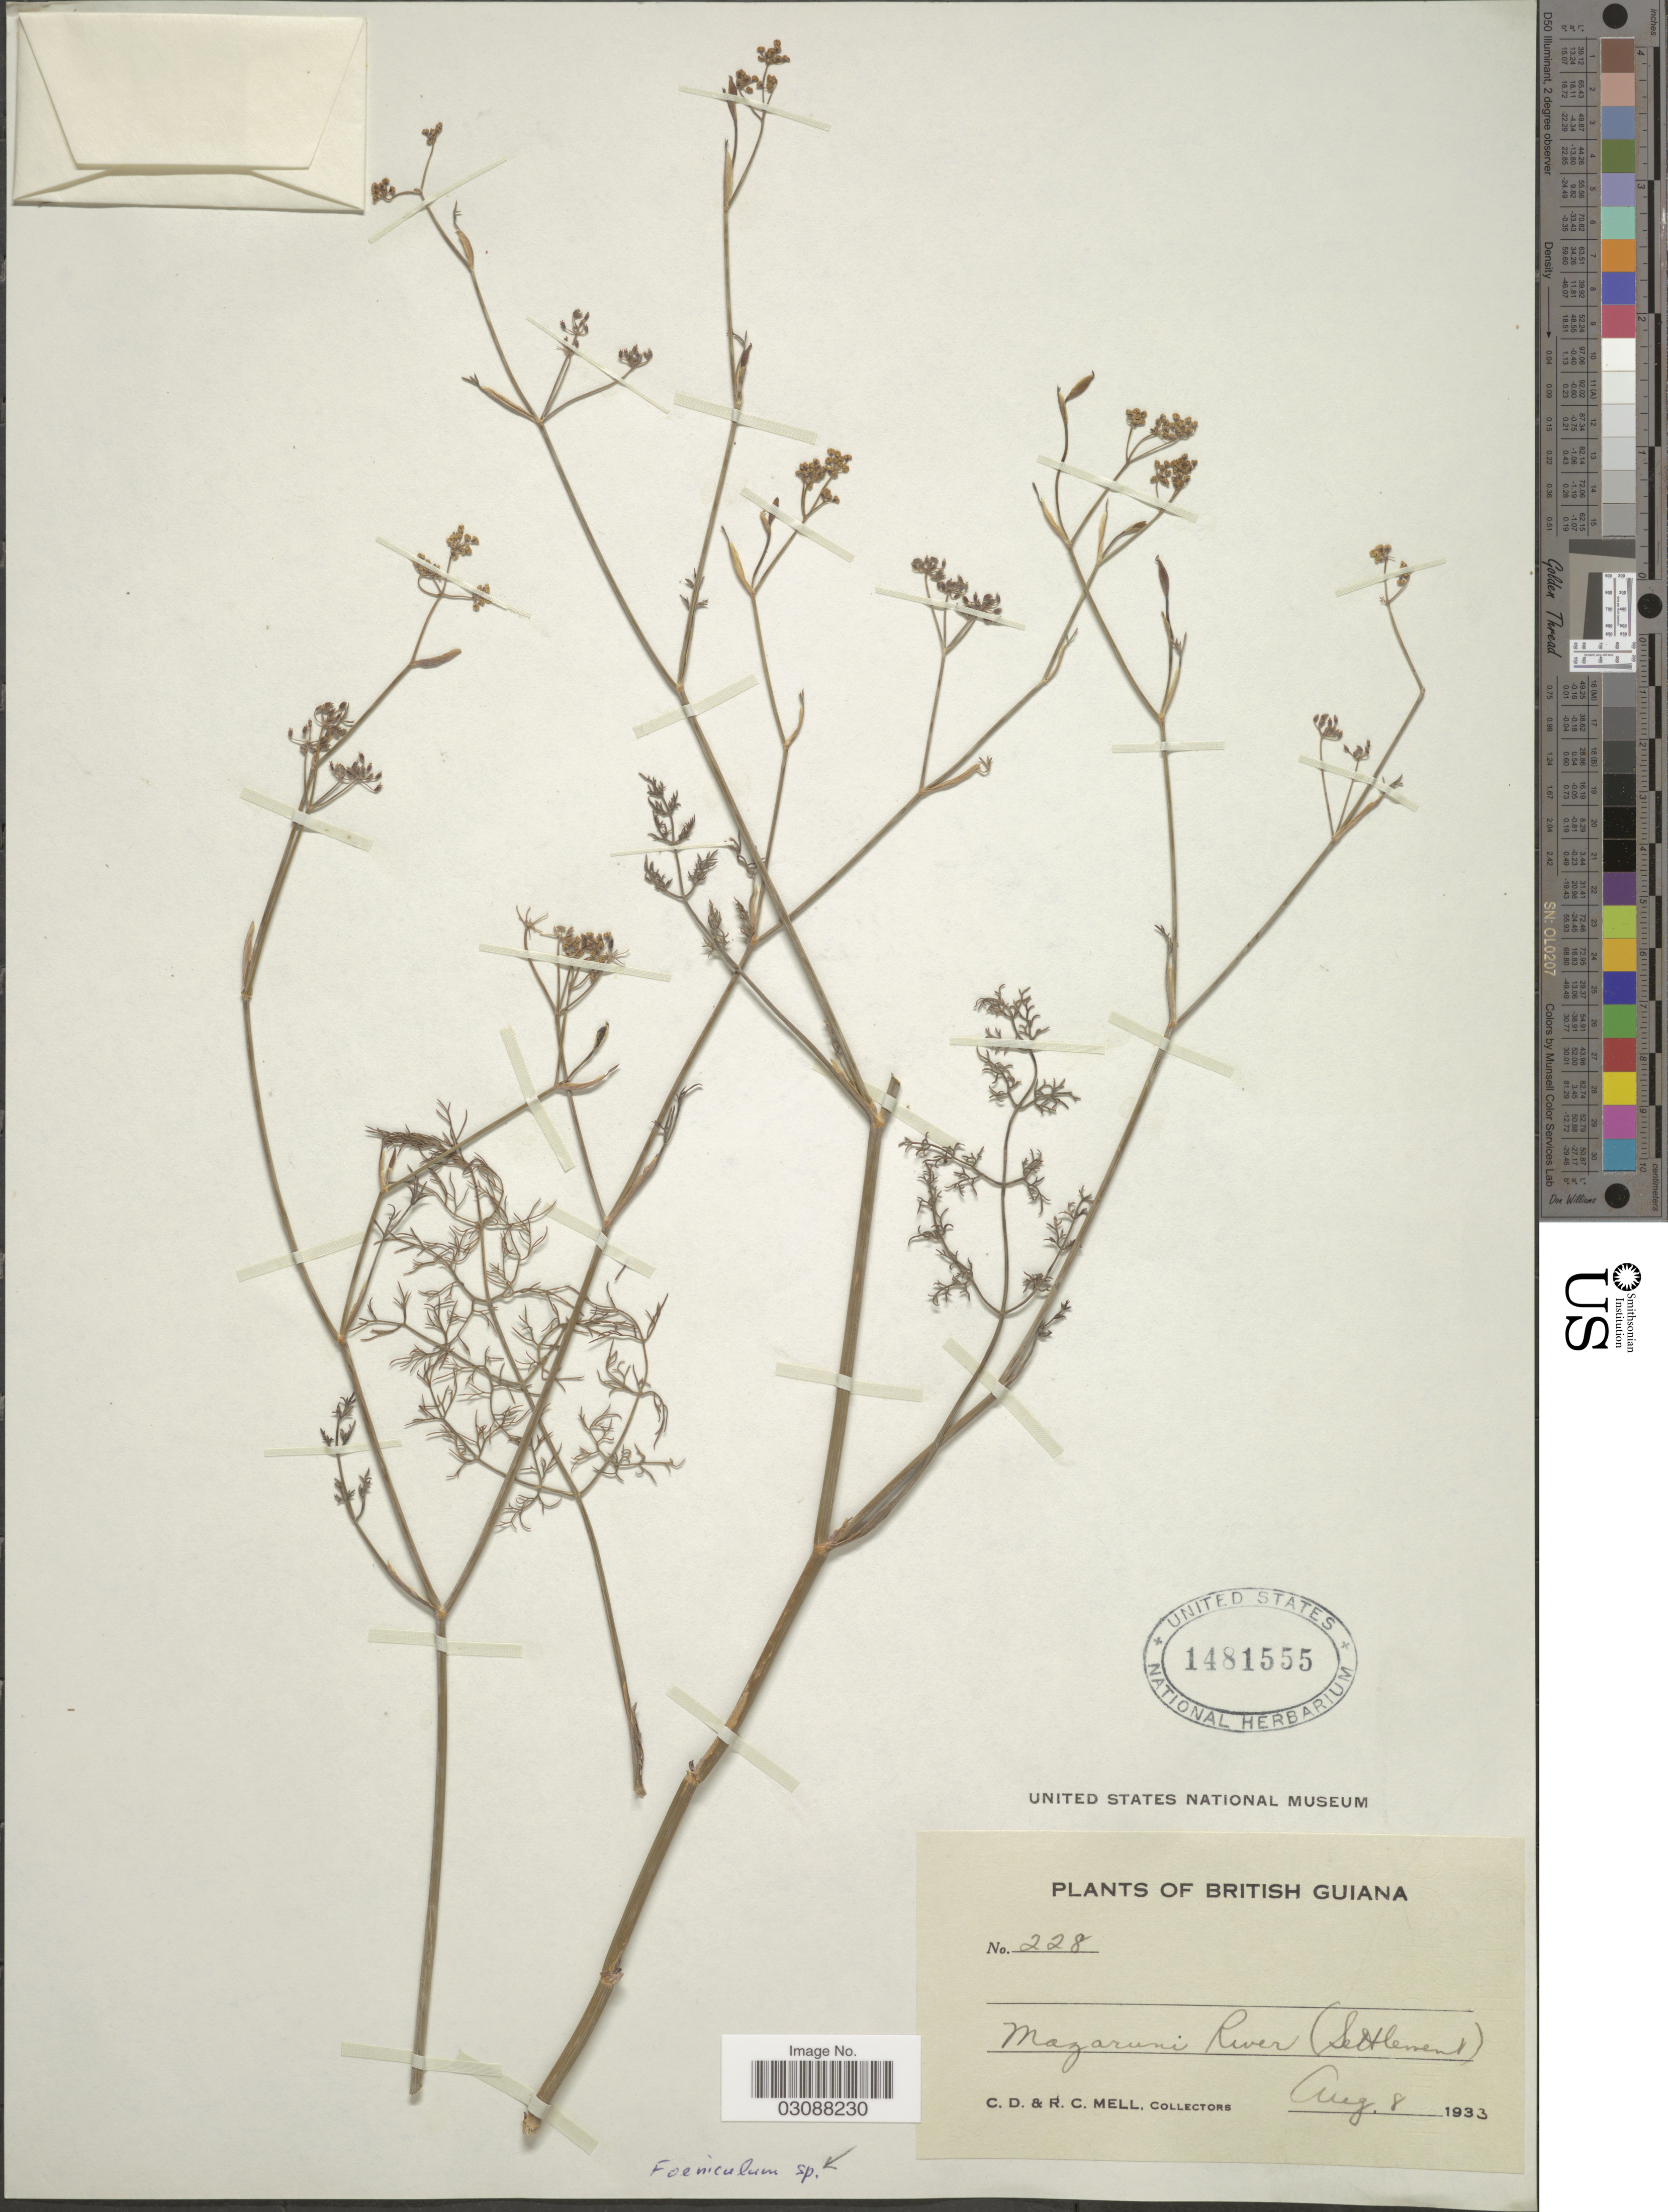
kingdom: Plantae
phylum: Tracheophyta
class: Magnoliopsida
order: Apiales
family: Apiaceae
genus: Foeniculum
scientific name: Foeniculum vulgare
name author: Mill.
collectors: C. D. Mell & R. Mell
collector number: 228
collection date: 1933-08-08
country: Guyana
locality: British Guiana. Mazaruni River (Settlement).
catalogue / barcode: US 1481555